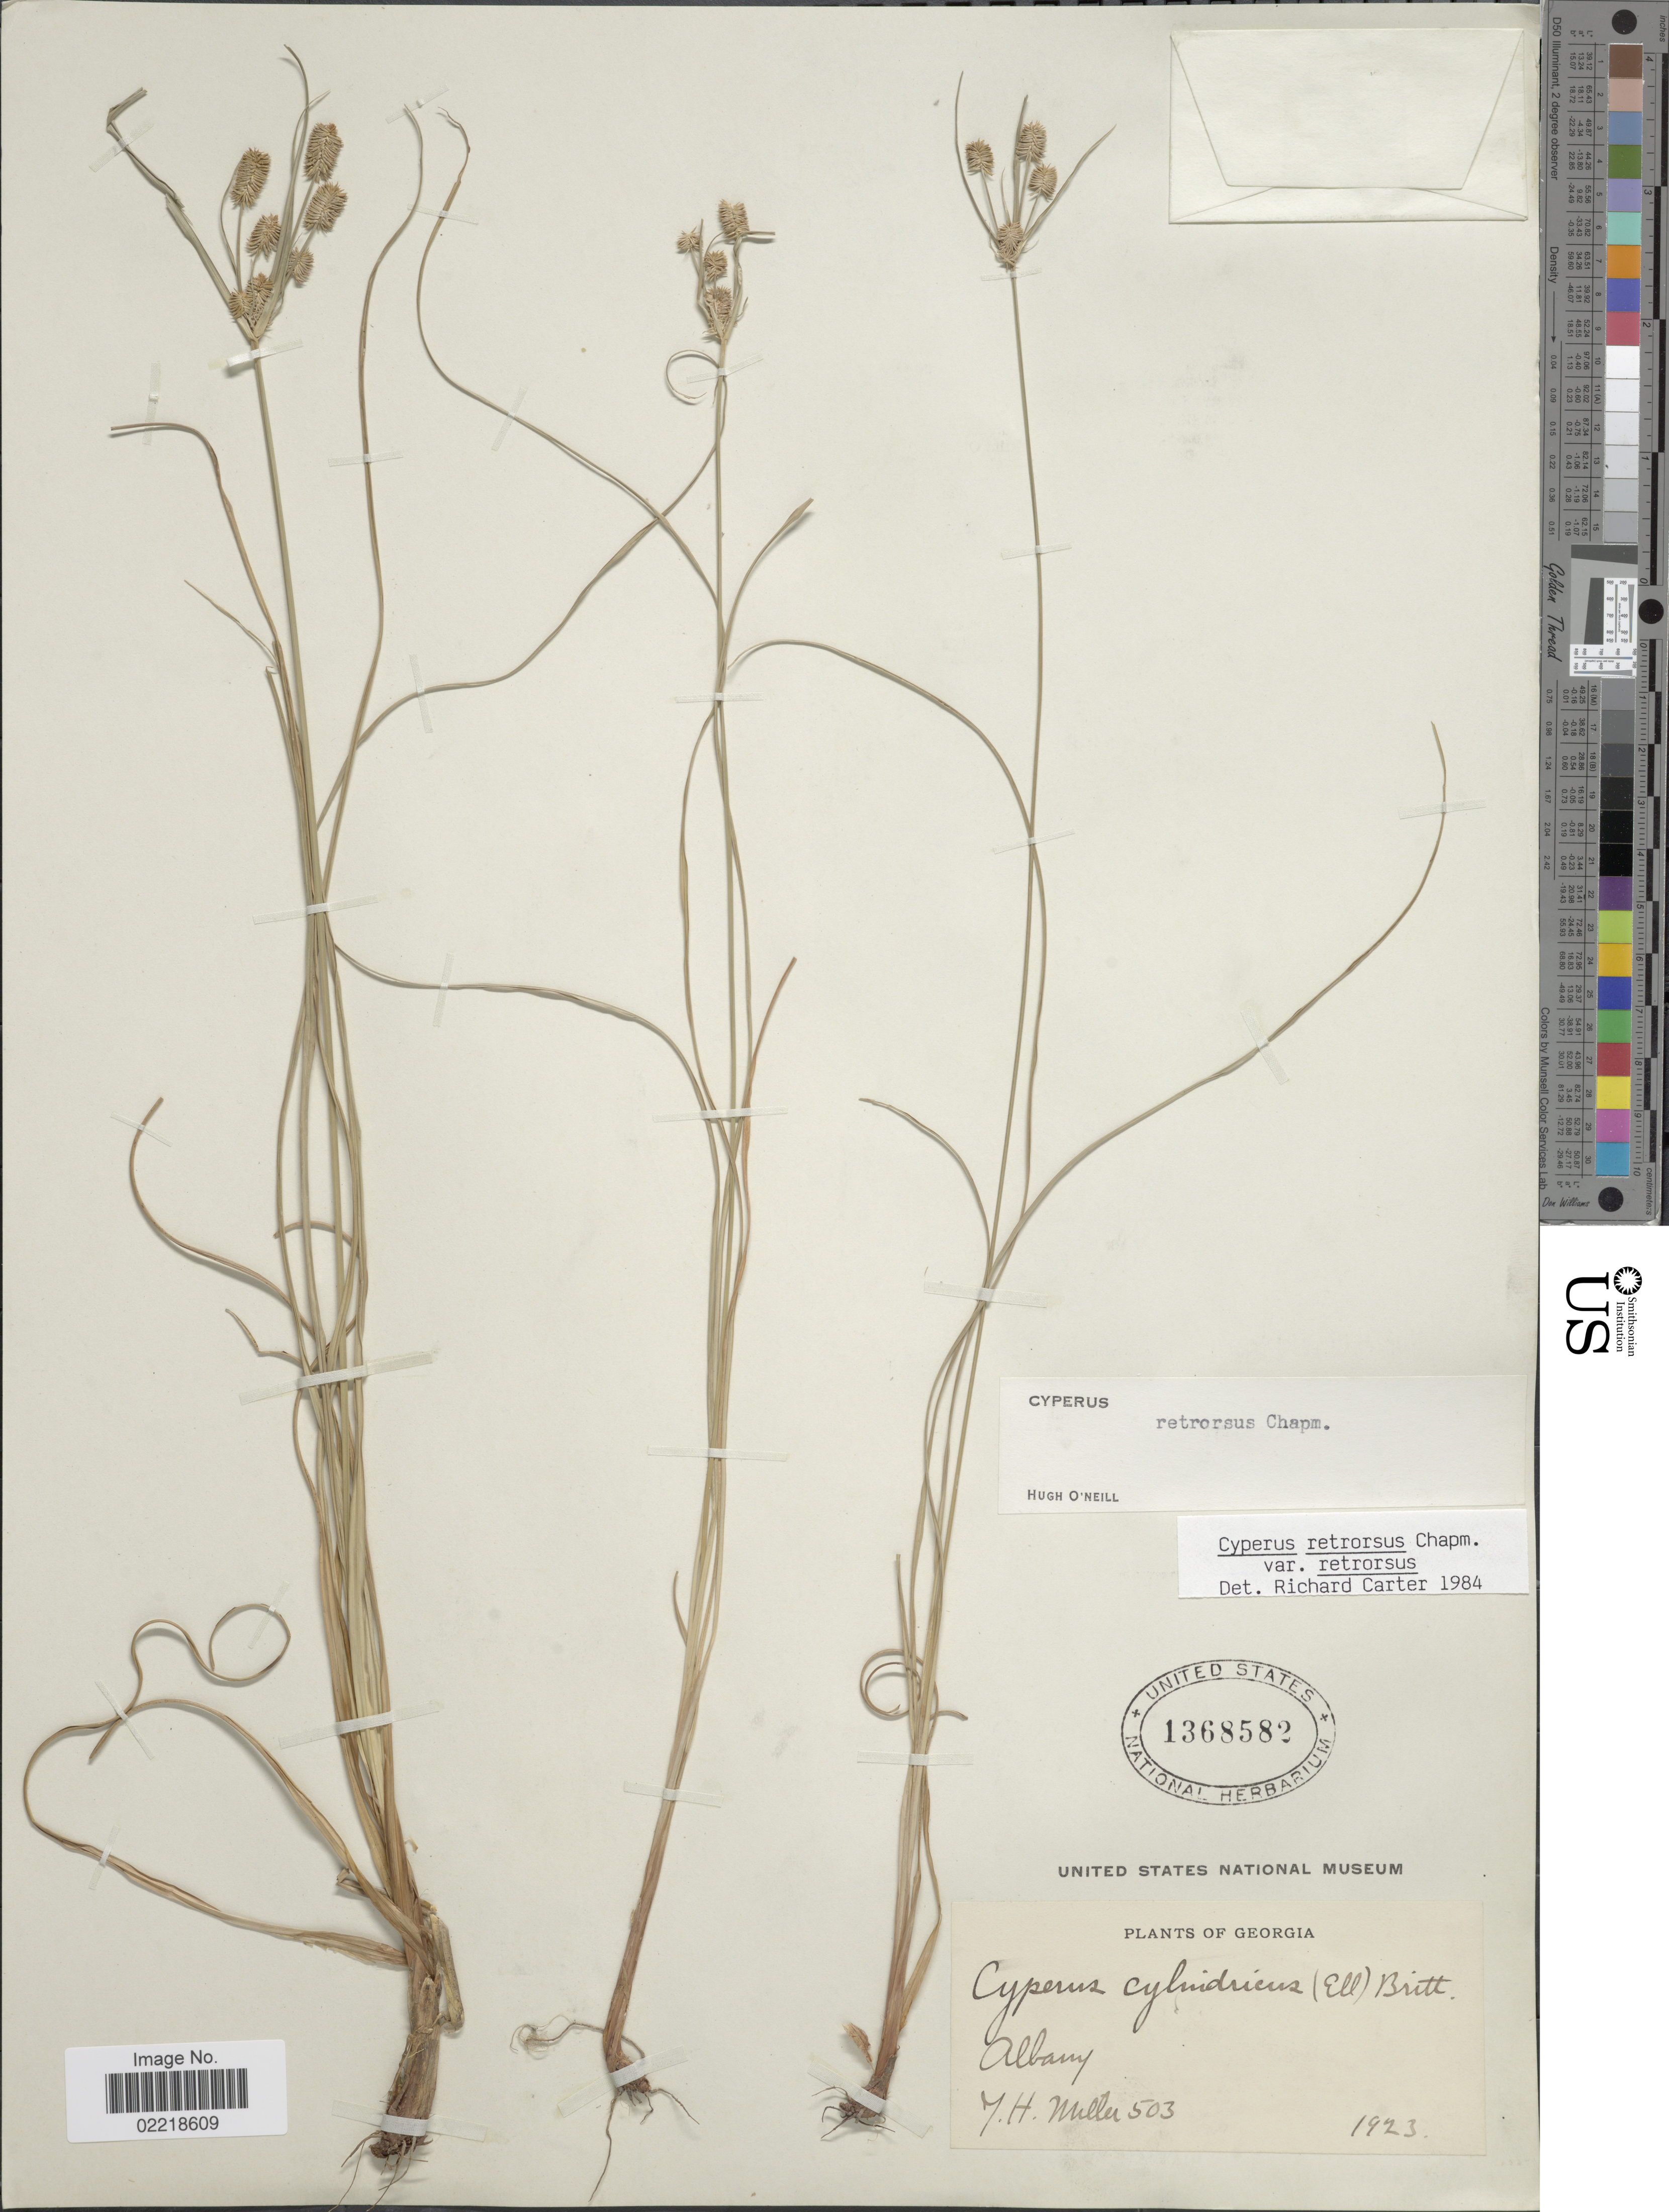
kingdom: Plantae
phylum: Tracheophyta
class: Liliopsida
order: Poales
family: Cyperaceae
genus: Cyperus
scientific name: Cyperus retrorsus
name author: Chapm.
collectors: J. H. Miller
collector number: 503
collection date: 1923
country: United States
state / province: Georgia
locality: Albany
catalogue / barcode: US 1368582